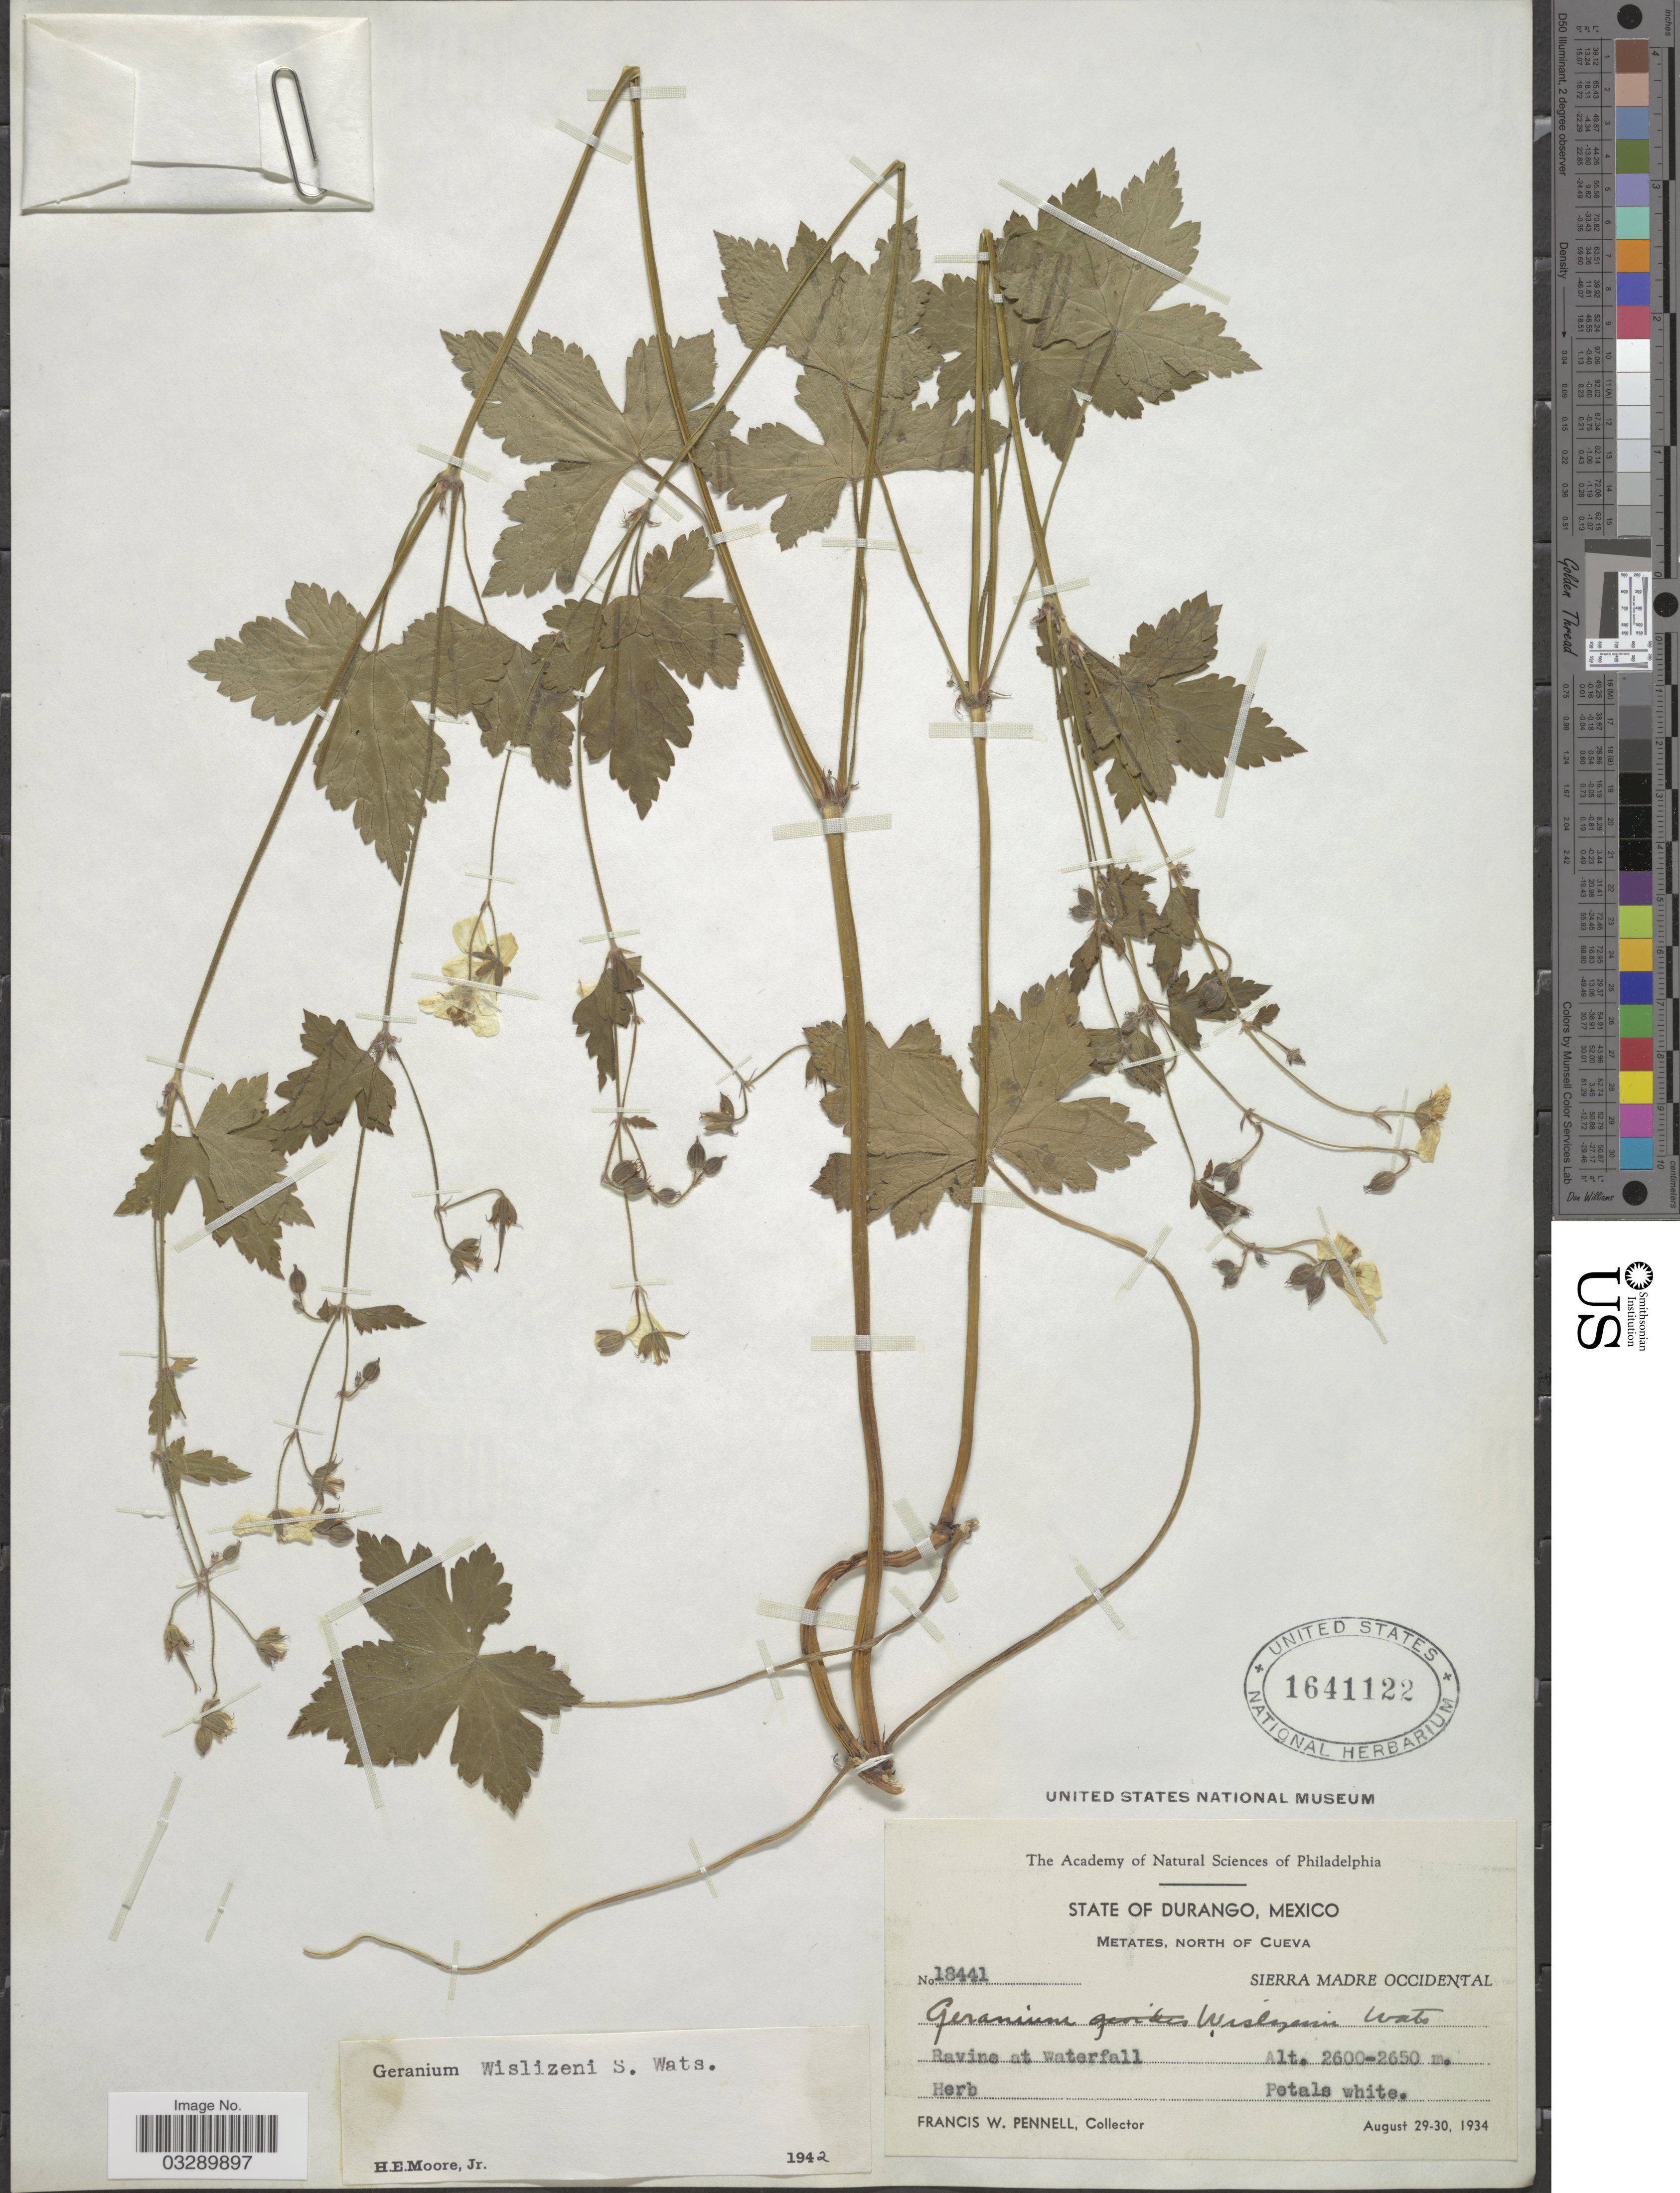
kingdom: Plantae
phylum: Tracheophyta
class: Magnoliopsida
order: Geraniales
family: Geraniaceae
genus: Geranium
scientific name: Geranium wislizeni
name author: S. Watson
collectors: F. W. Pennell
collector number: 18441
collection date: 1934-08-29/1934-08-30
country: Mexico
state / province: Durango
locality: Metates, North of Cueva. Sierra Madre Occidental. Ravine at waterfall.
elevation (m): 2600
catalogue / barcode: US 1641122